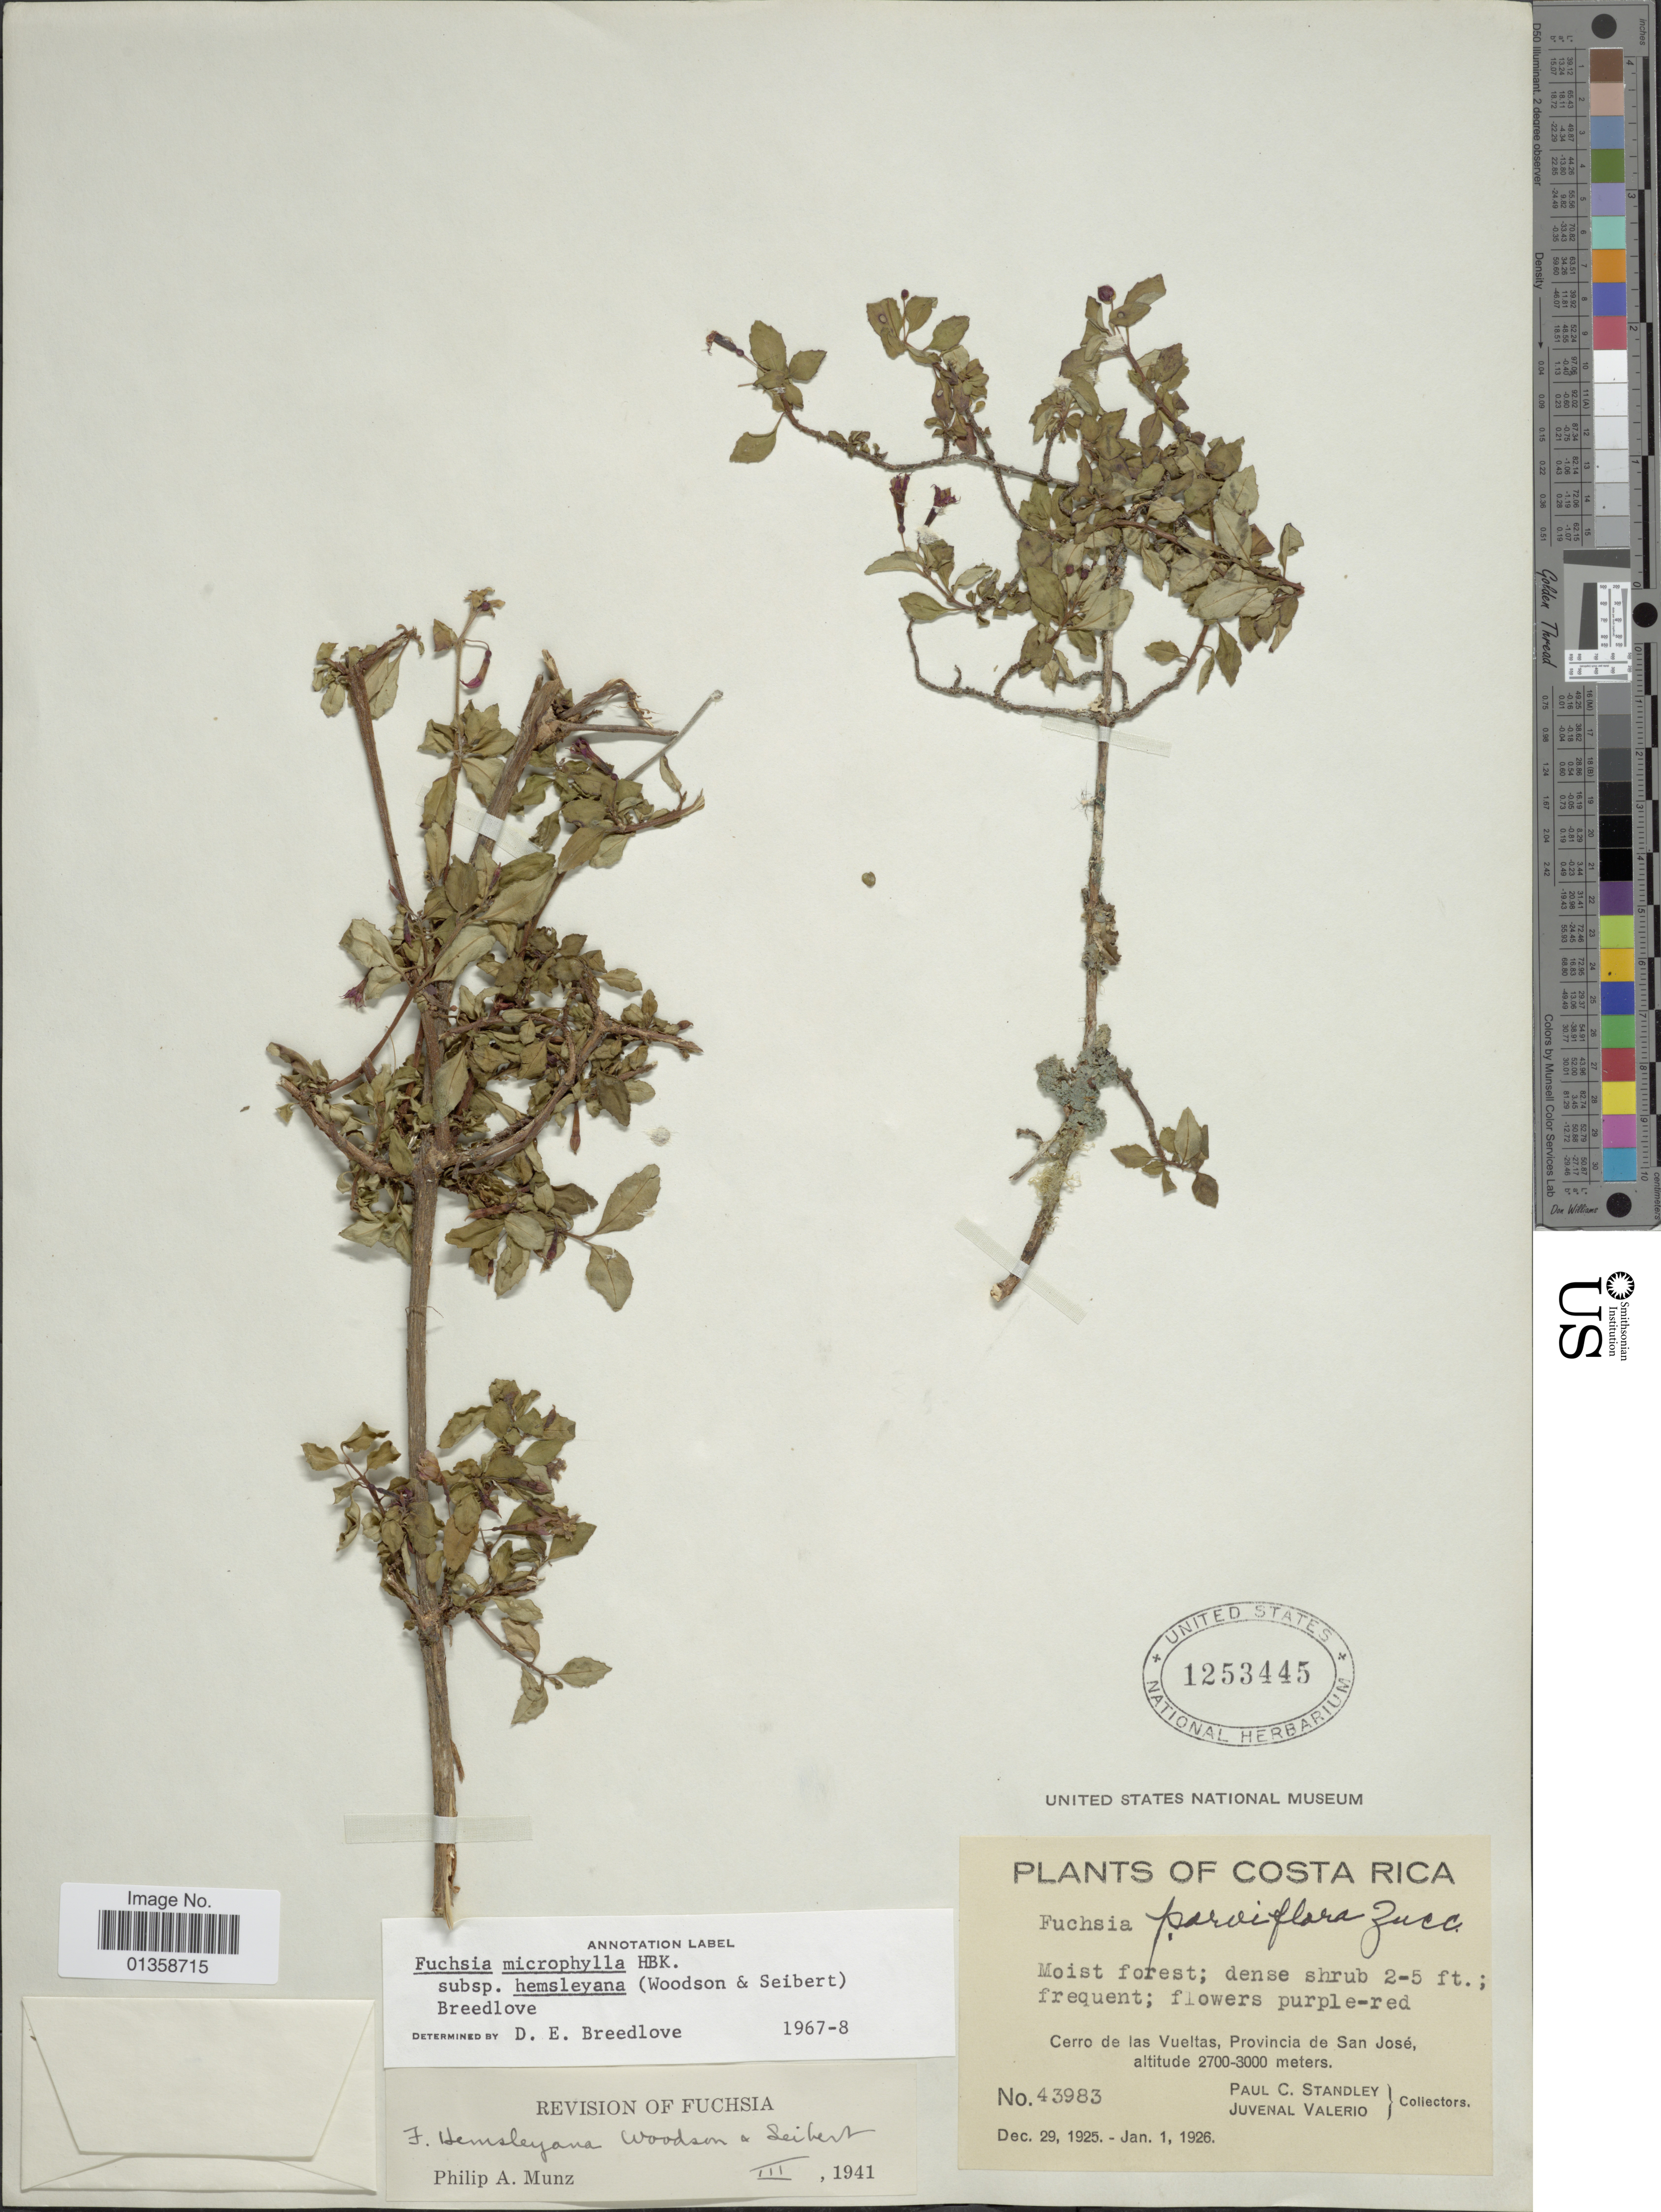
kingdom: Plantae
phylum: Tracheophyta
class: Magnoliopsida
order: Myrtales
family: Onagraceae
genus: Fuchsia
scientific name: Fuchsia microphylla subsp. hemsleyana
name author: (Woodson & Seibert) Breedlove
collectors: P. C. Standley & J. Valerio R.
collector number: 43983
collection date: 1925-12-29/1926-01-01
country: Costa Rica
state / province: San José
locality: Cerro de las Vueltas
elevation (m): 2700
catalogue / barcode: US 1253445